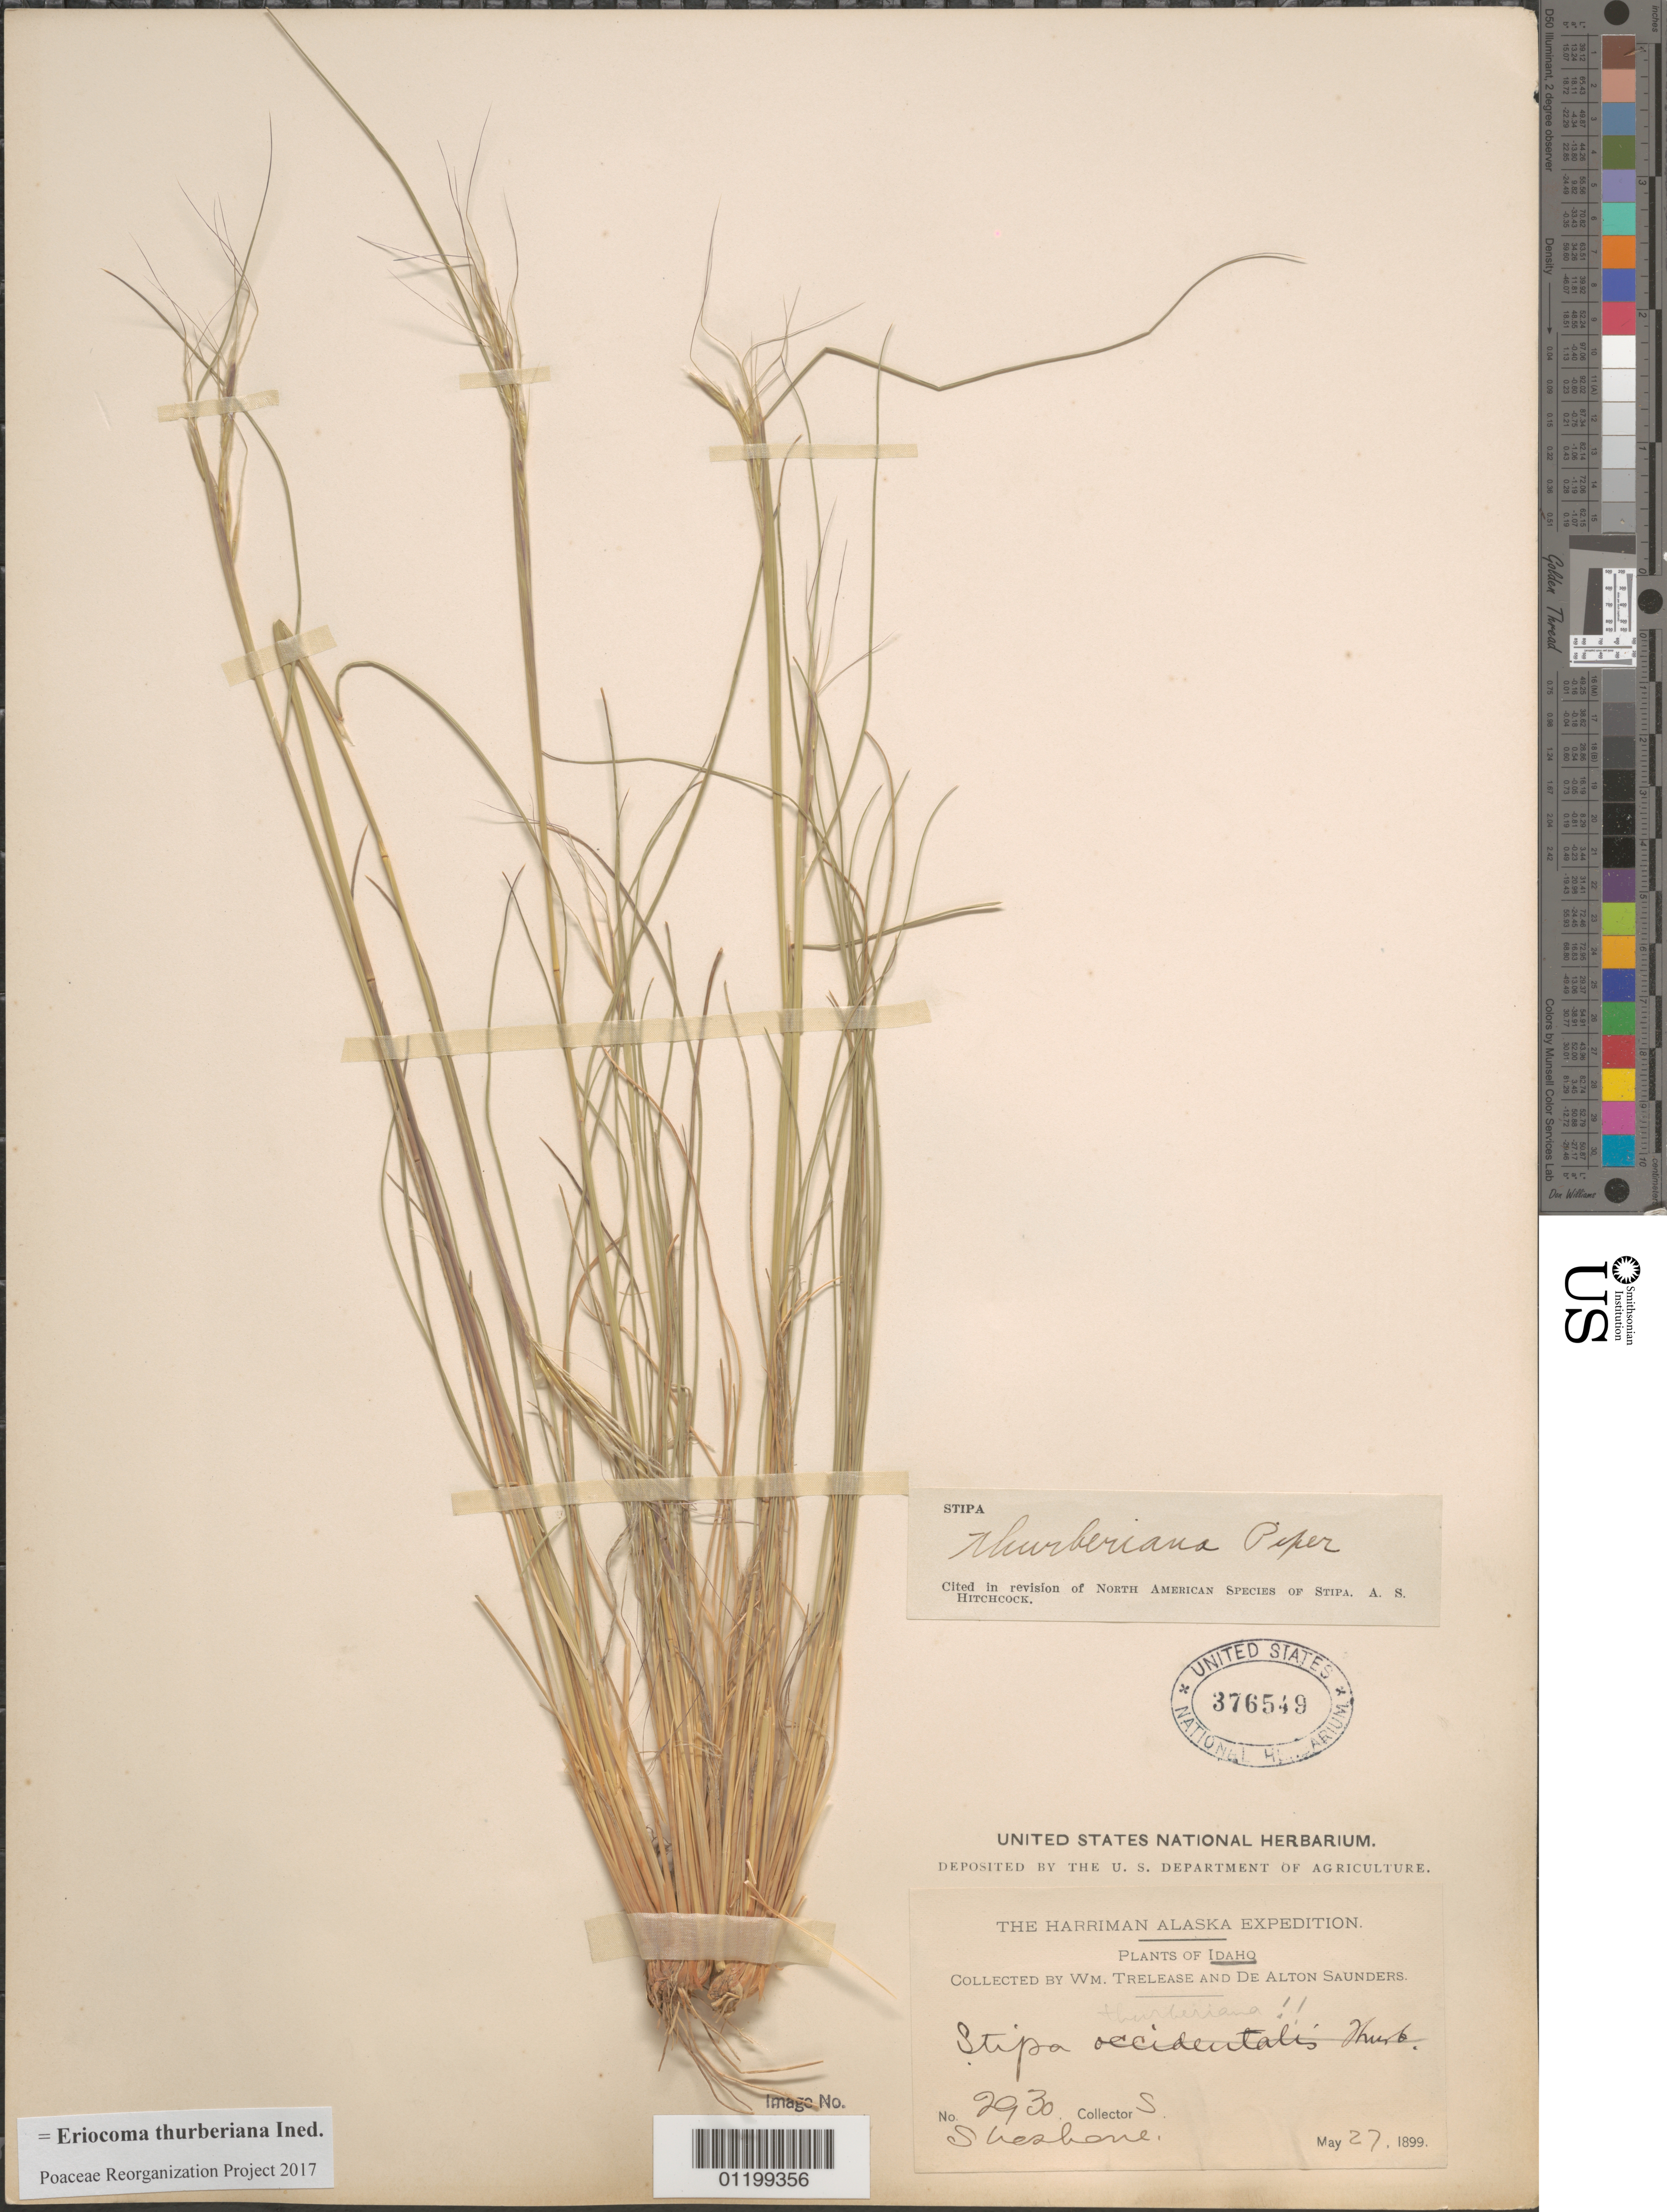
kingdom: Plantae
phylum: Tracheophyta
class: Liliopsida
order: Poales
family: Poaceae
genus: Eriocoma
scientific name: Eriocoma thurberiana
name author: (Piper) Romasch.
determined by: Poaceae Reorganization Project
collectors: W. Trelease & D. Saunders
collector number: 2930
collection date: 1899-05-27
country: United States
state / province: Idaho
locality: Shoshone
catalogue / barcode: US 376549